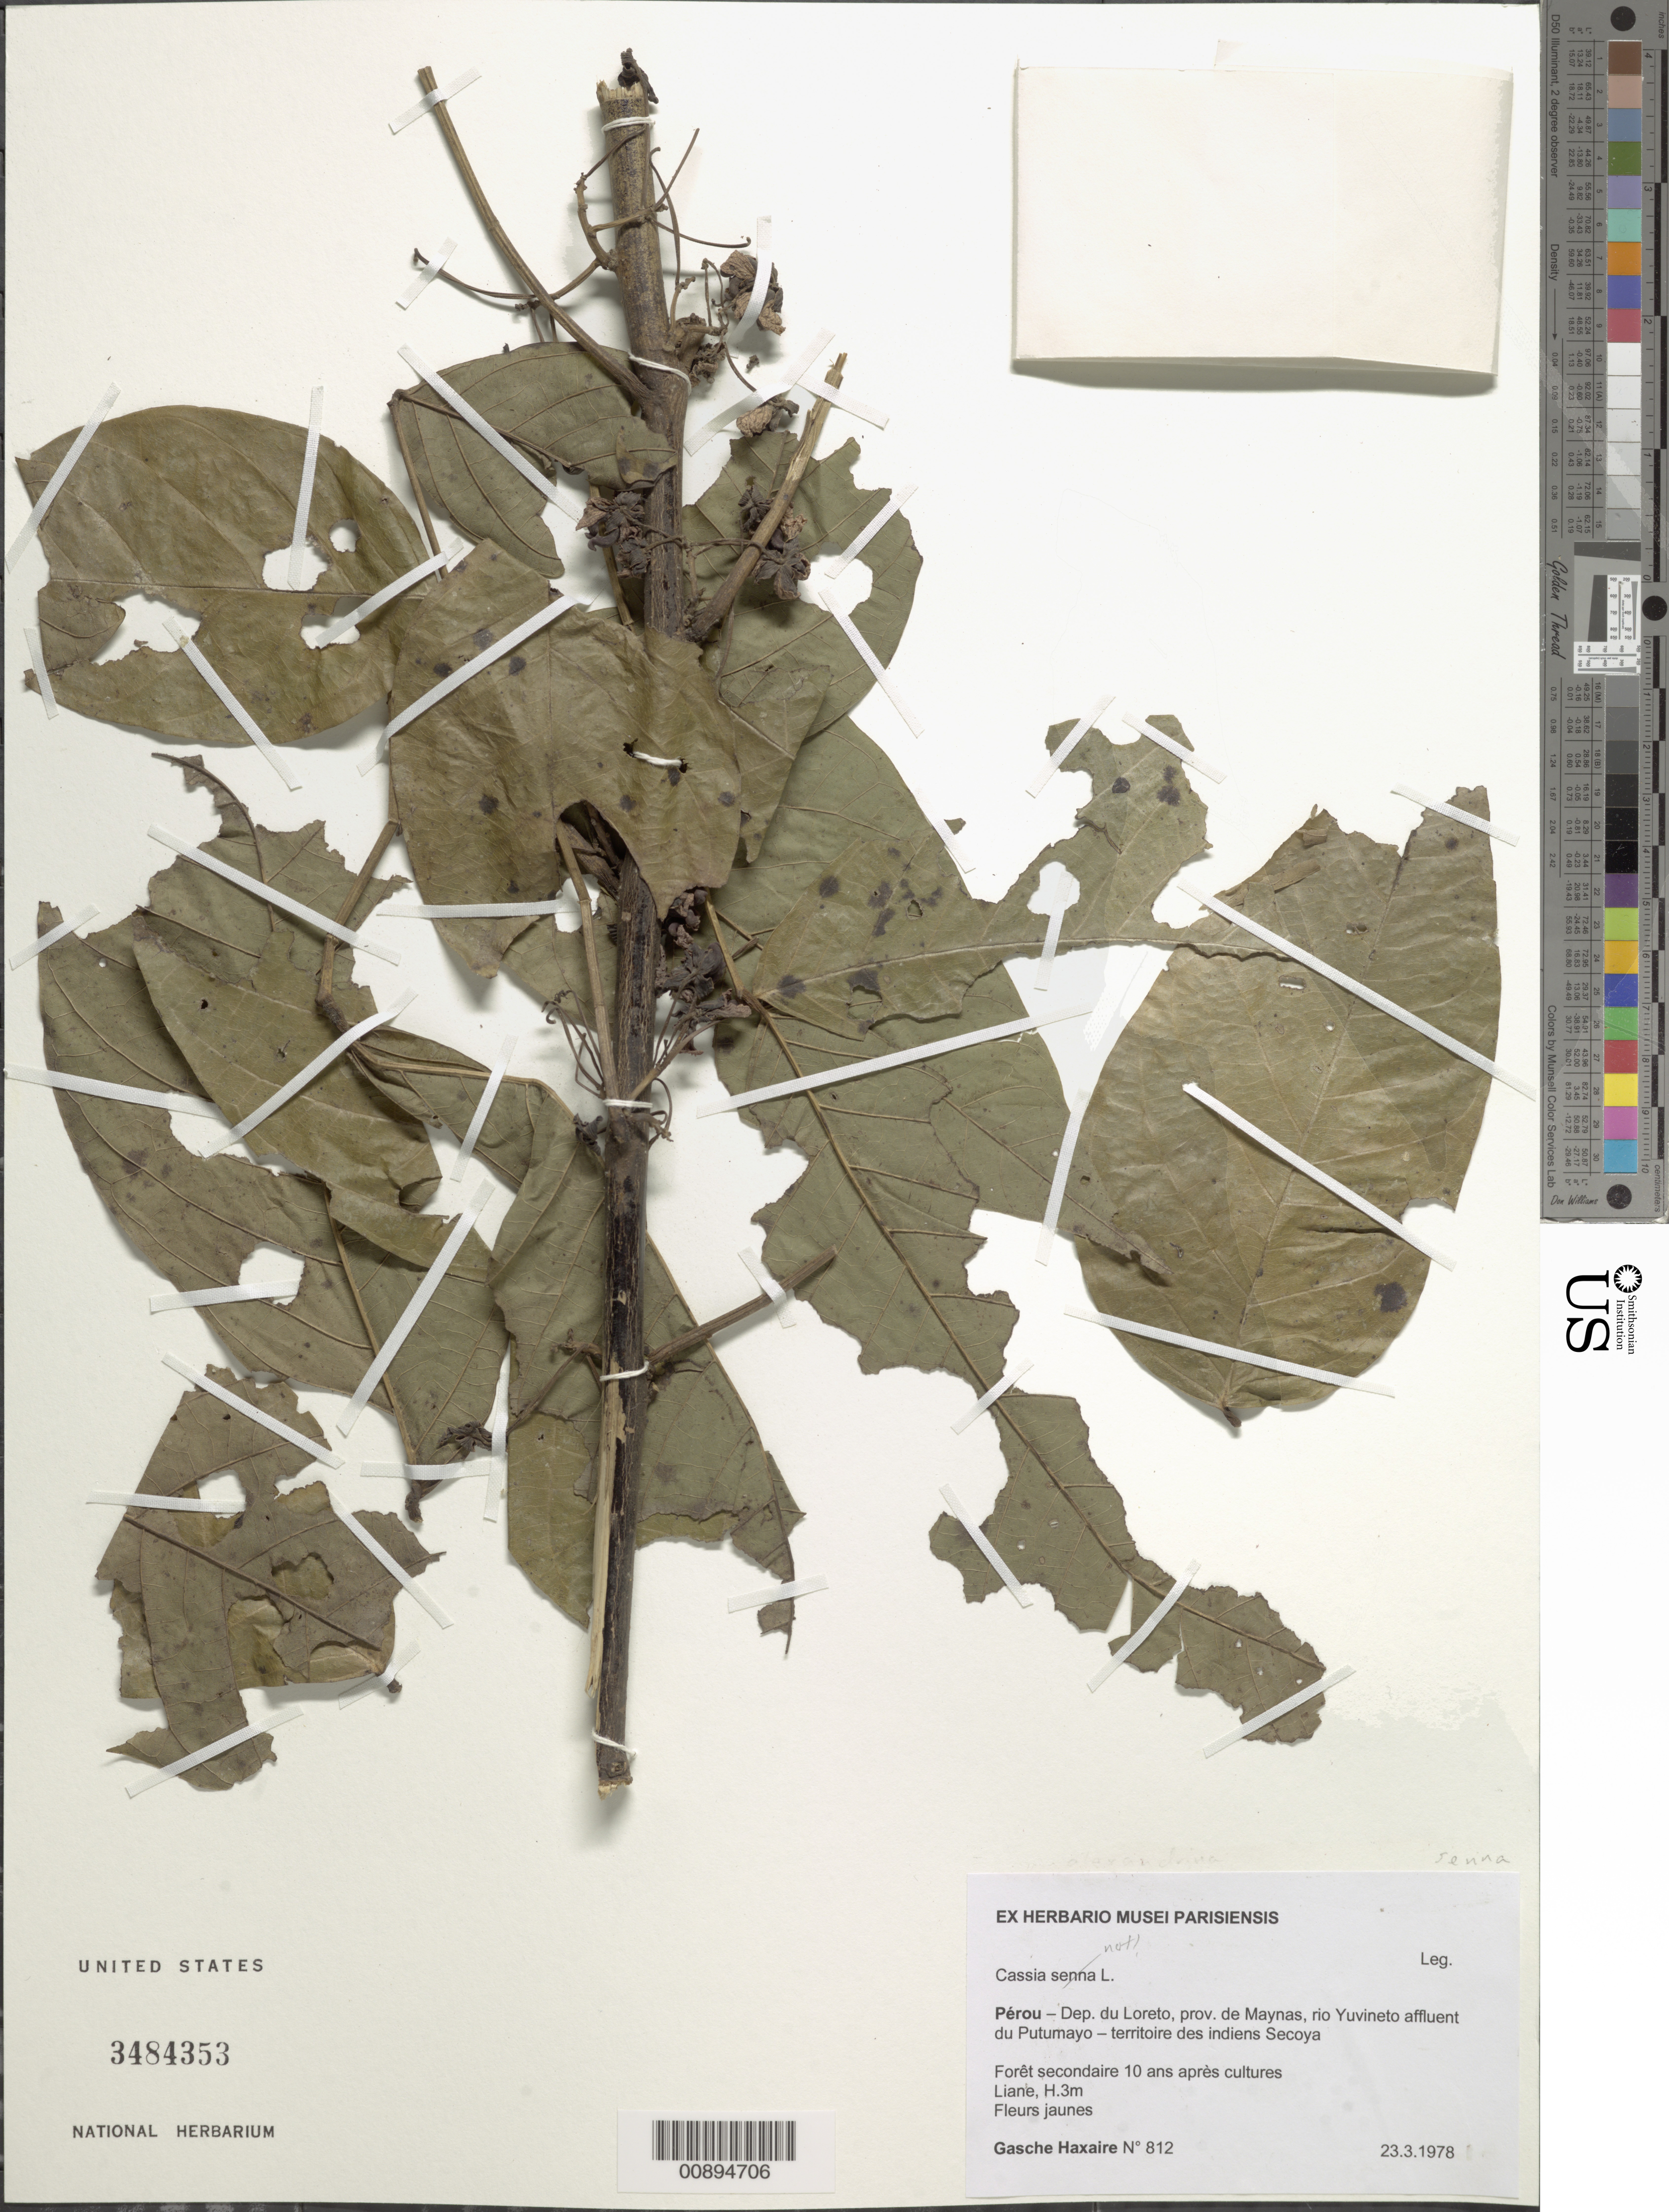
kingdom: Plantae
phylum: Tracheophyta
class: Magnoliopsida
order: Fabales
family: Fabaceae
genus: Senna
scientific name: Senna sp.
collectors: G. Haxaire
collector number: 812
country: Peru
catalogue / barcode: US 3484353